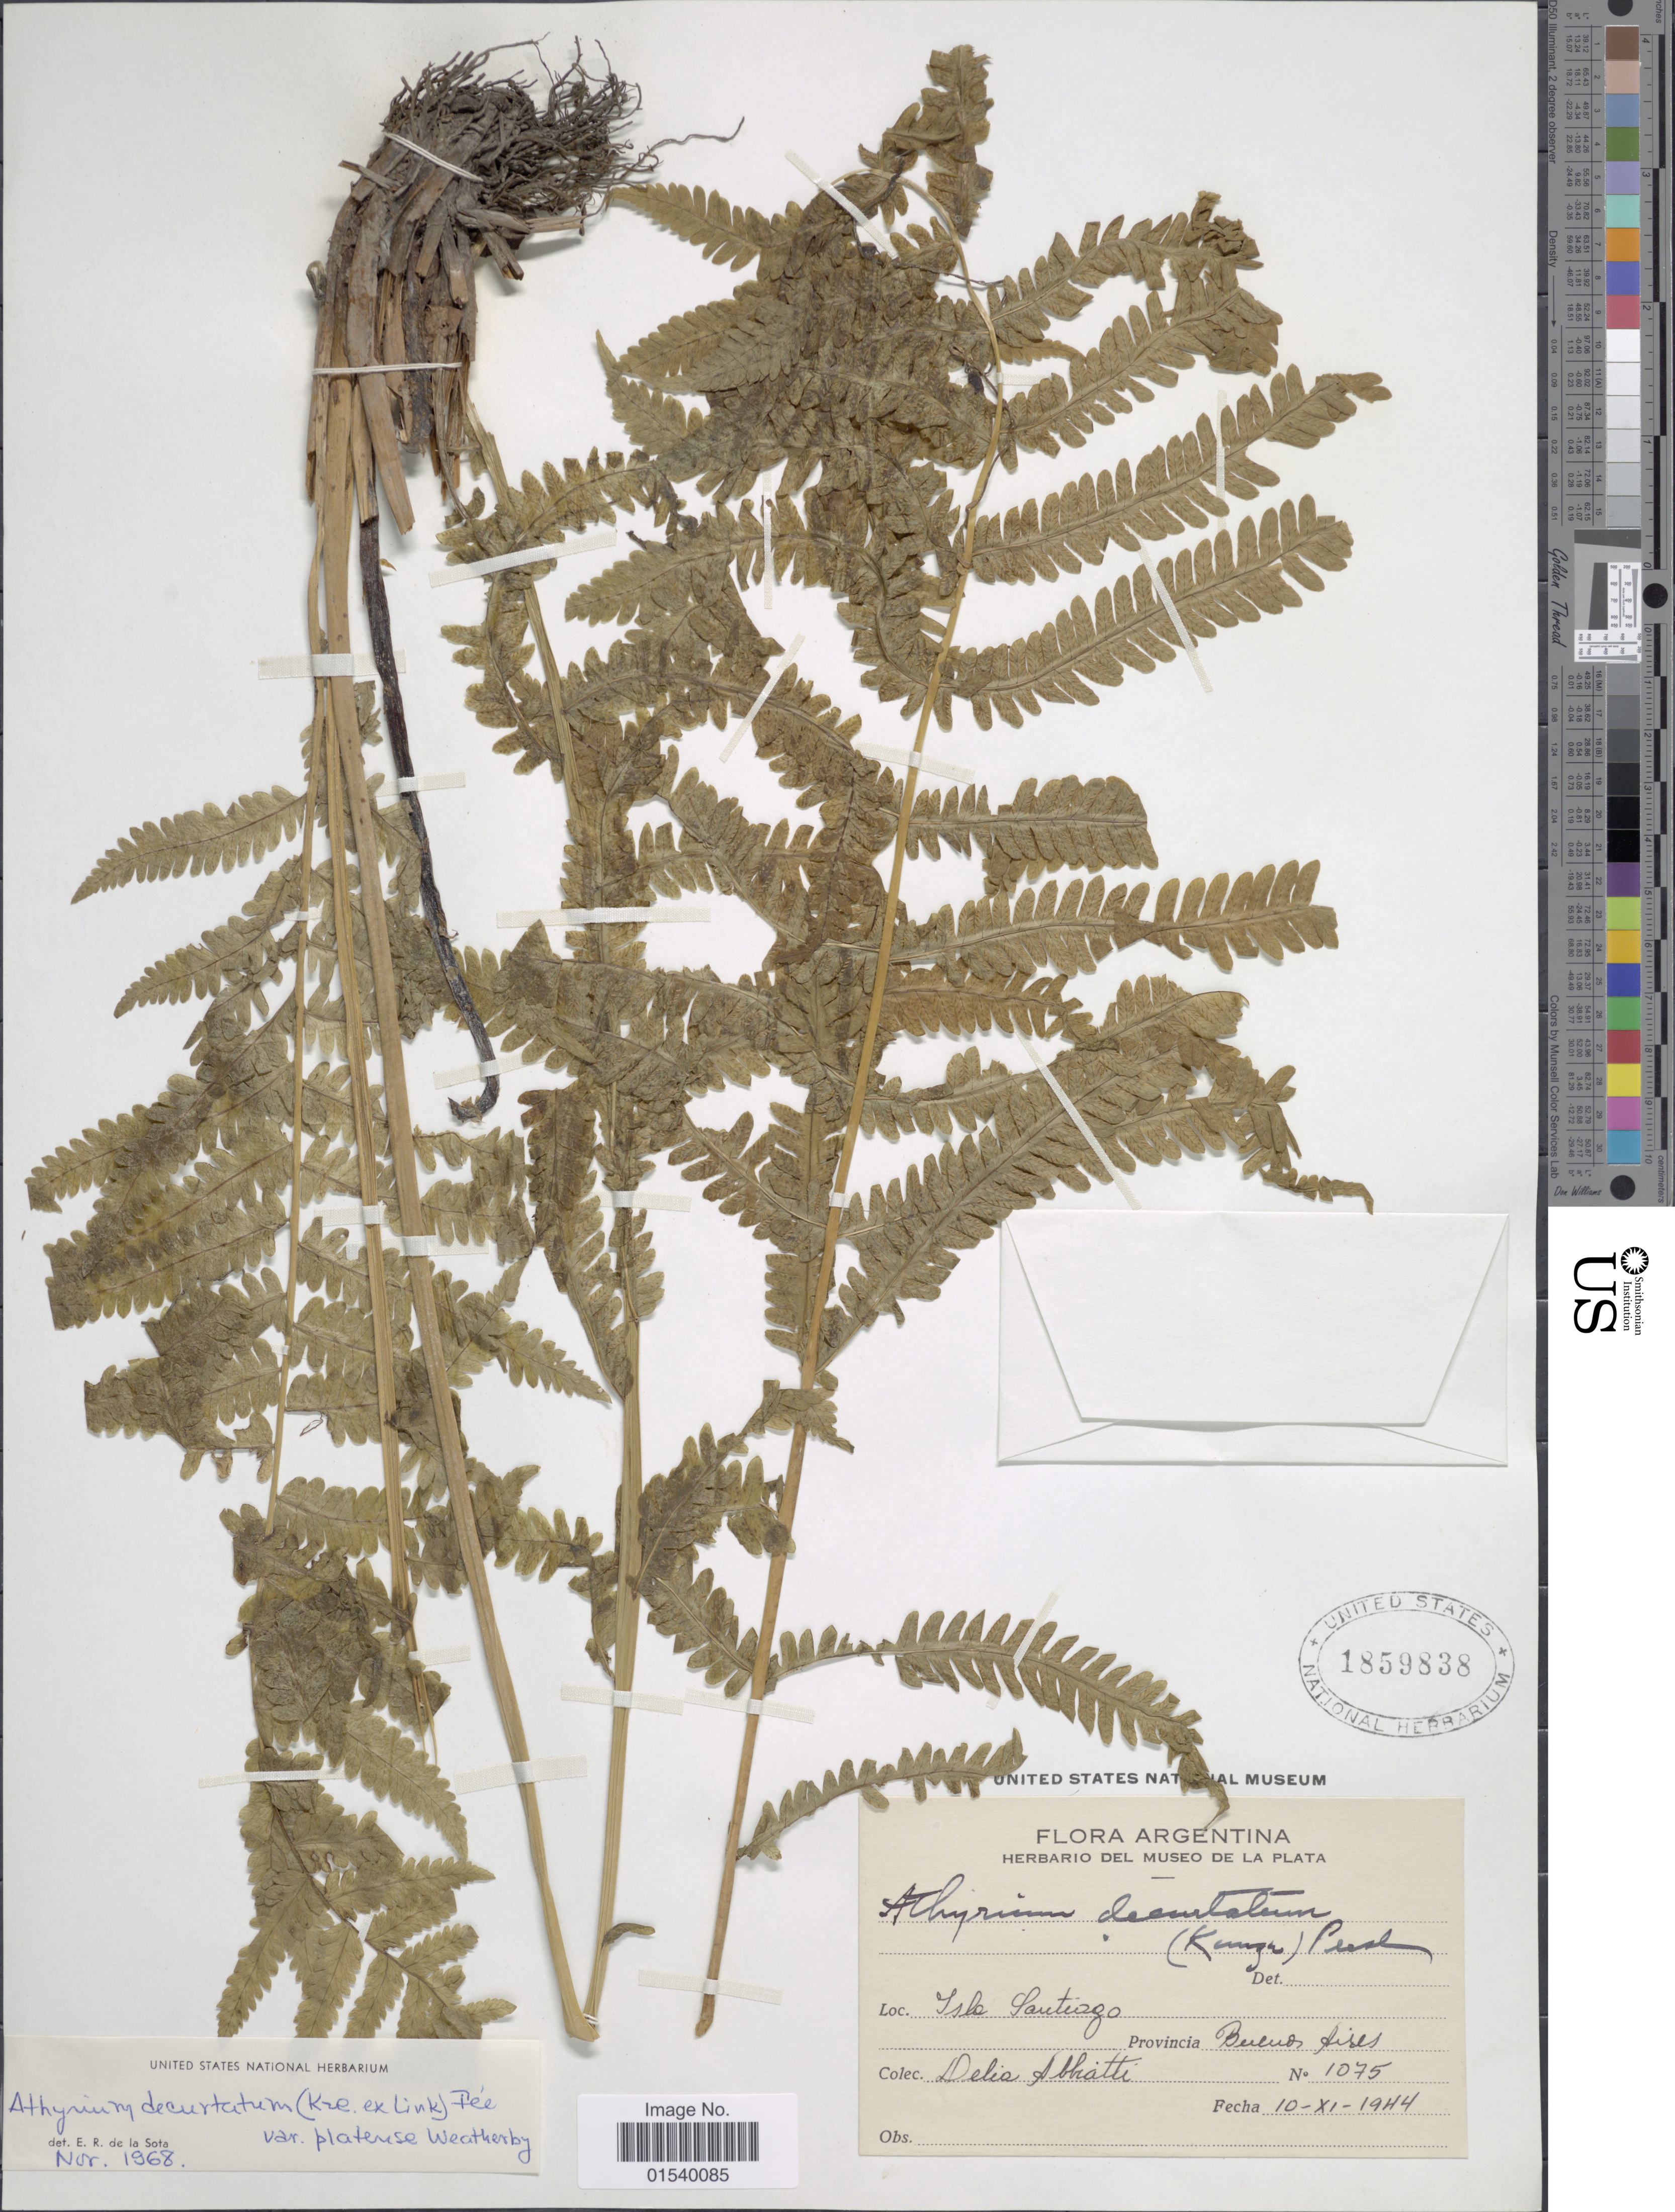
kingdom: Plantae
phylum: Tracheophyta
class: Polypodiopsida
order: Polypodiales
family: Thelypteridaceae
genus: Amauropelta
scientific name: Amauropelta decurtata (Link) comb. nov., ined. 2015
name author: (Link)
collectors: D. Abbiatti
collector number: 1075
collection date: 1944-11-10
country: Argentina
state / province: Buenos Aires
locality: Isle Santiago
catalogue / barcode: US 1859838